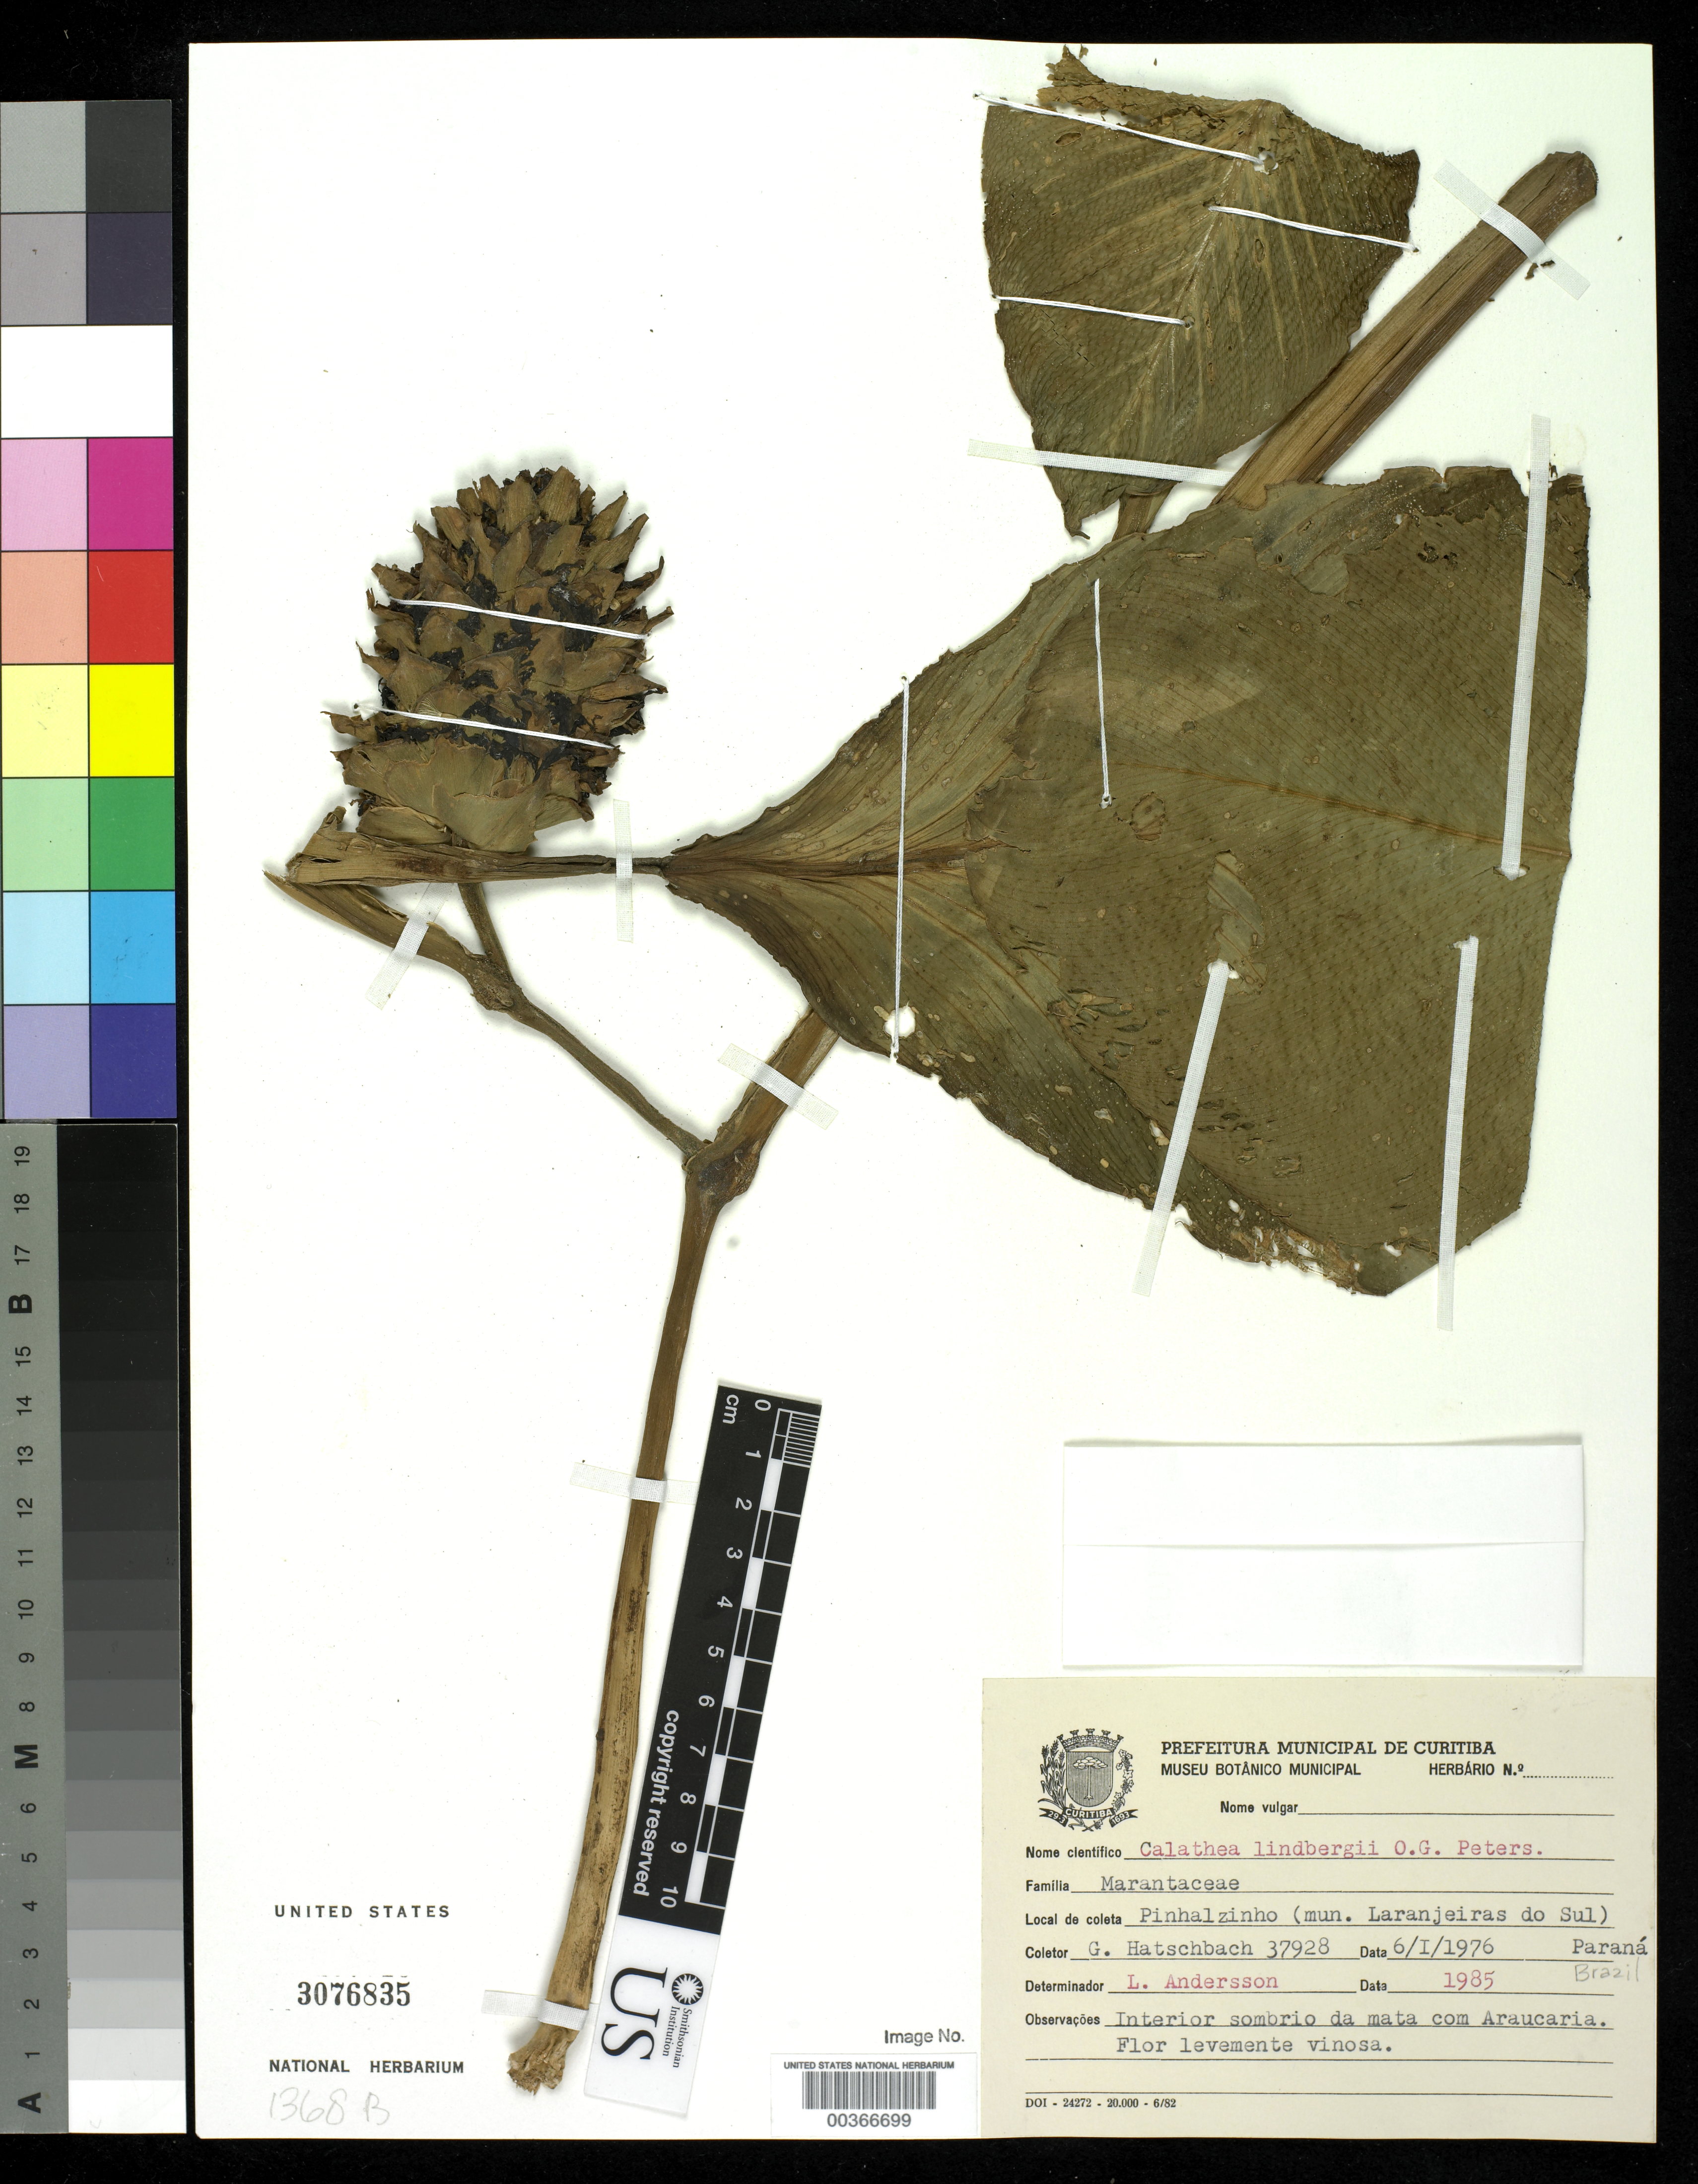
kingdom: Plantae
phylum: Tracheophyta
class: Liliopsida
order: Zingiberales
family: Marantaceae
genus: Goeppertia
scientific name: Goeppertia lindbergii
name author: (Petersen) Borchs. & S. Suárez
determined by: Strong, M. T., (US), Smithsonian Institution - National Museum of Natural History (UNITED STATES)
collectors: G. Hatschbach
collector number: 37928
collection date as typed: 06 Jan 1976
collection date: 1976-01-06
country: Brazil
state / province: Paraná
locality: Pinhalzinho (mun. laranjeiras do sul)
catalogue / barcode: US 3076835